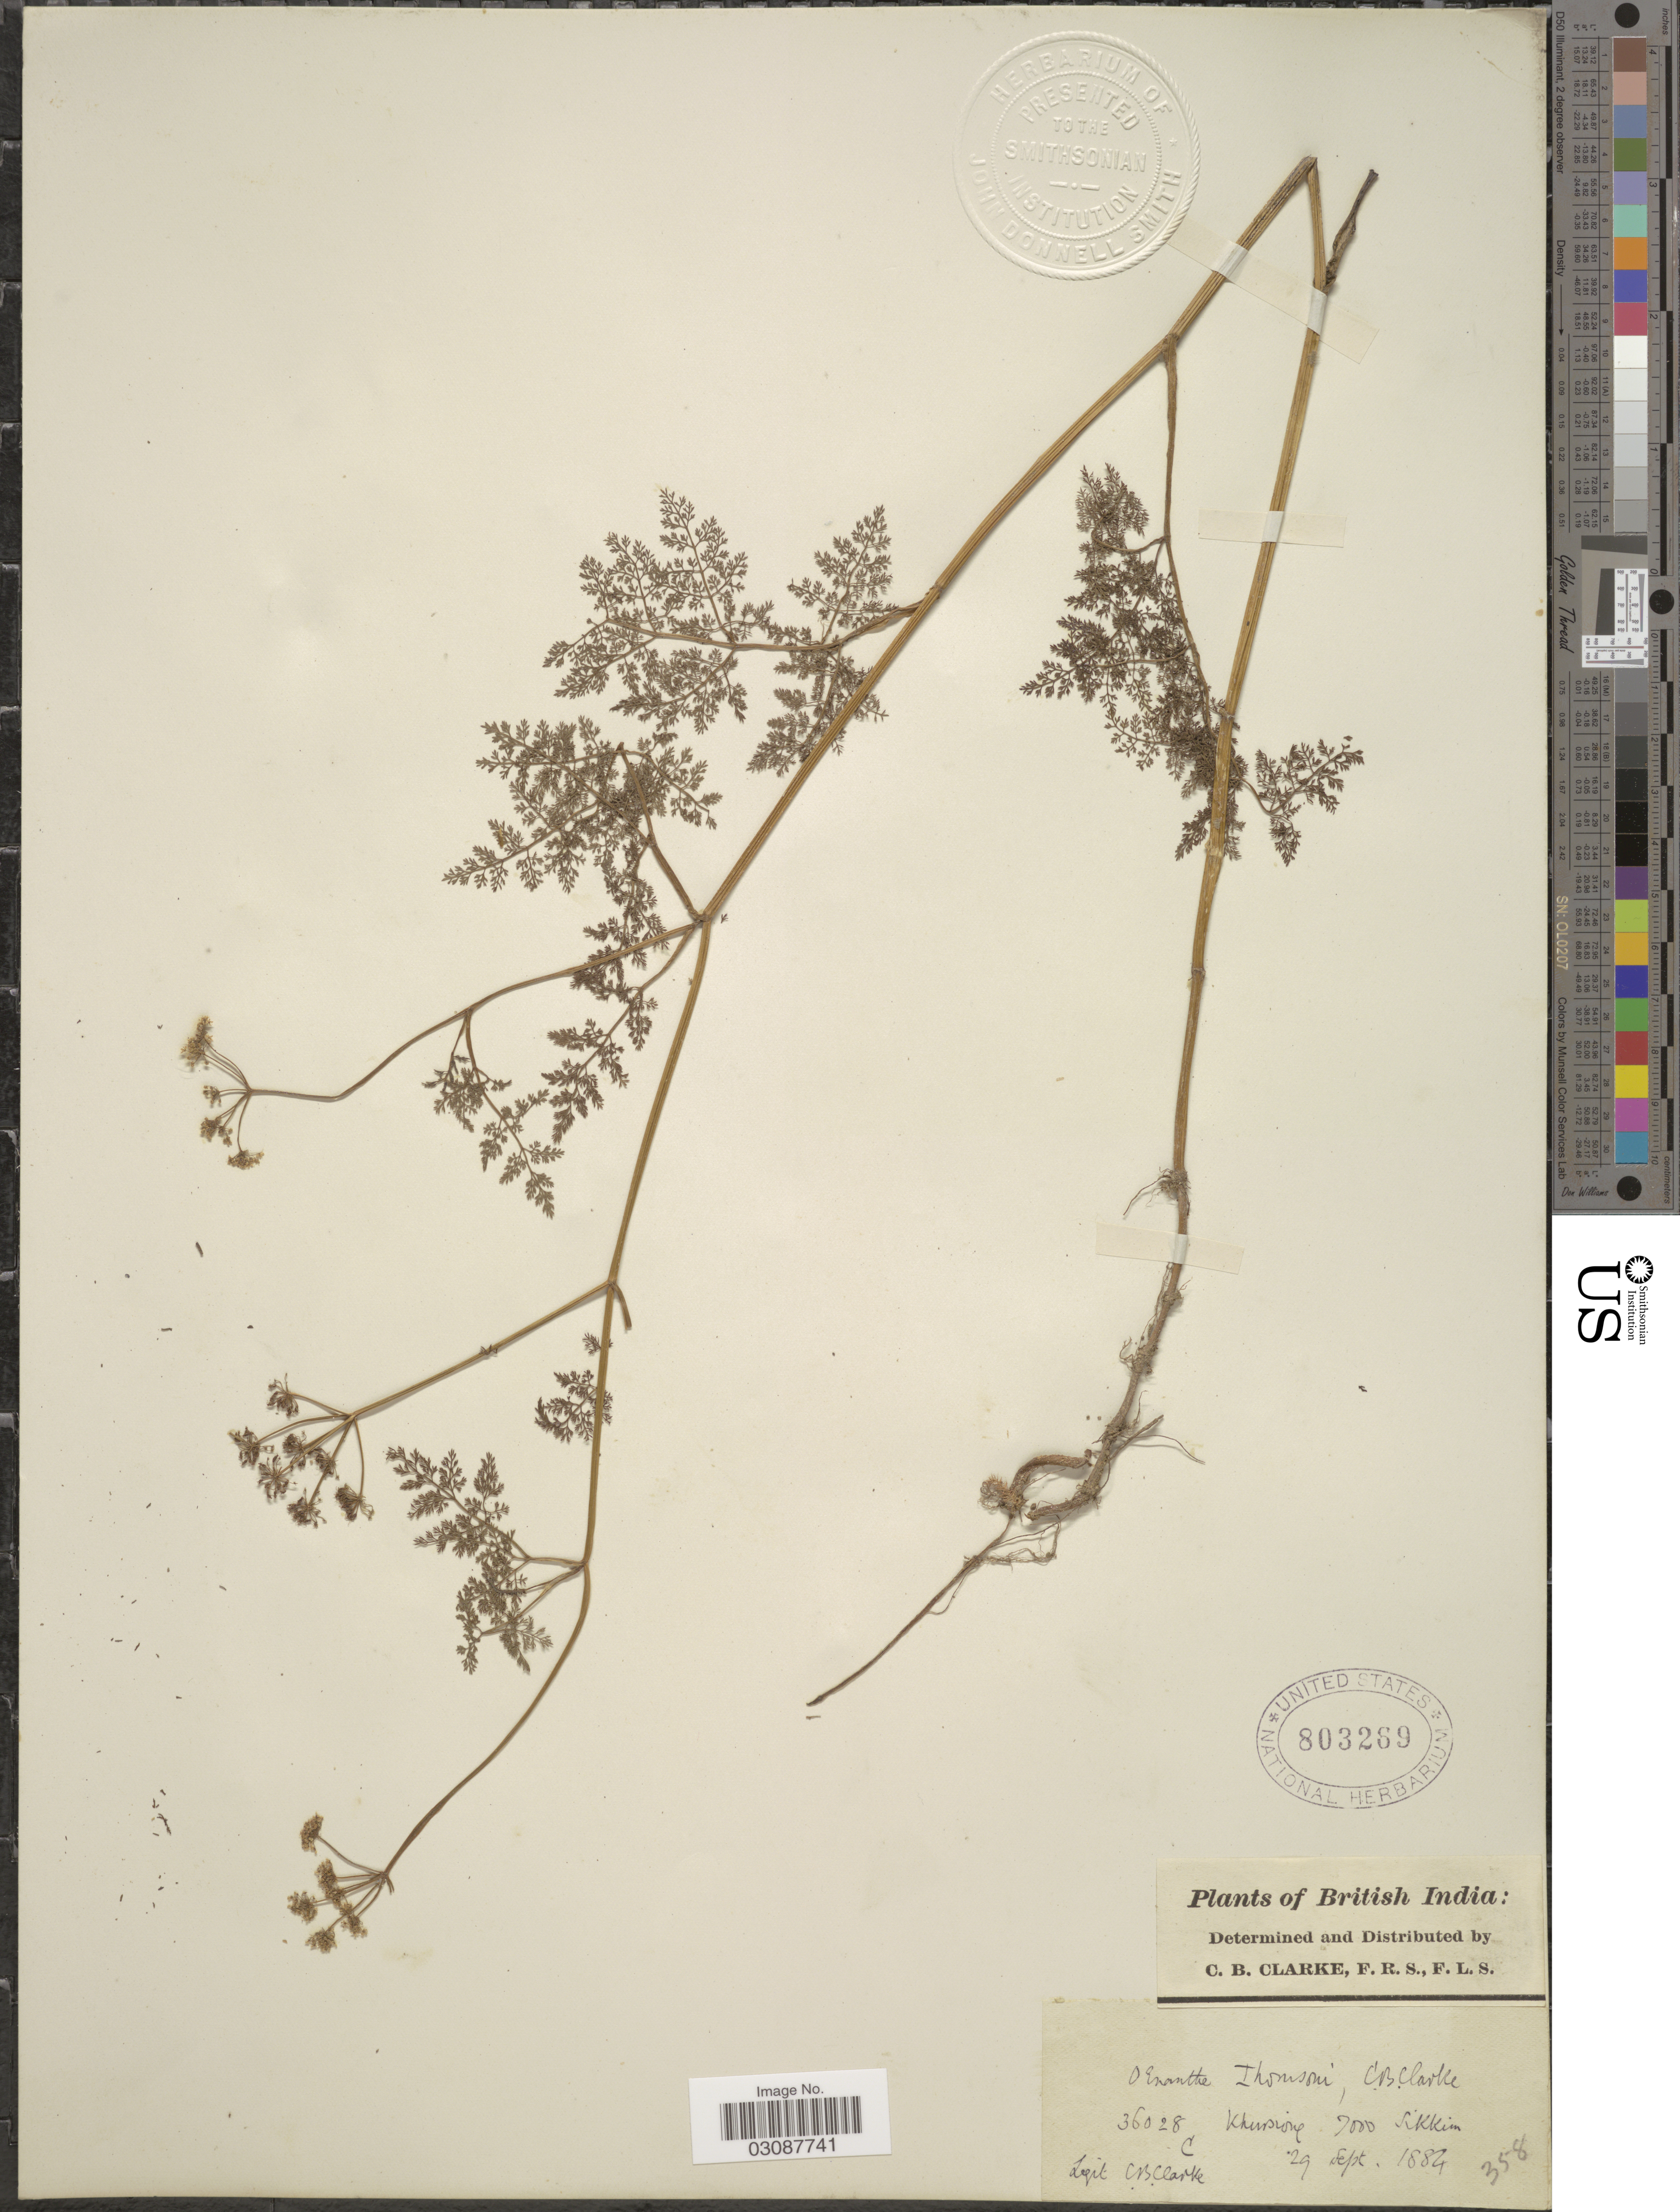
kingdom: Plantae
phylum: Tracheophyta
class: Magnoliopsida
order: Apiales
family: Apiaceae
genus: Oenanthe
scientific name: Oenanthe thomsonii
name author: C.B. Clarke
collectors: C. B. Clarke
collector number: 36028C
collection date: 1884-09-29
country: India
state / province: Sikkim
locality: British India. Khursiong, Sikkim.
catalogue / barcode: US 803269